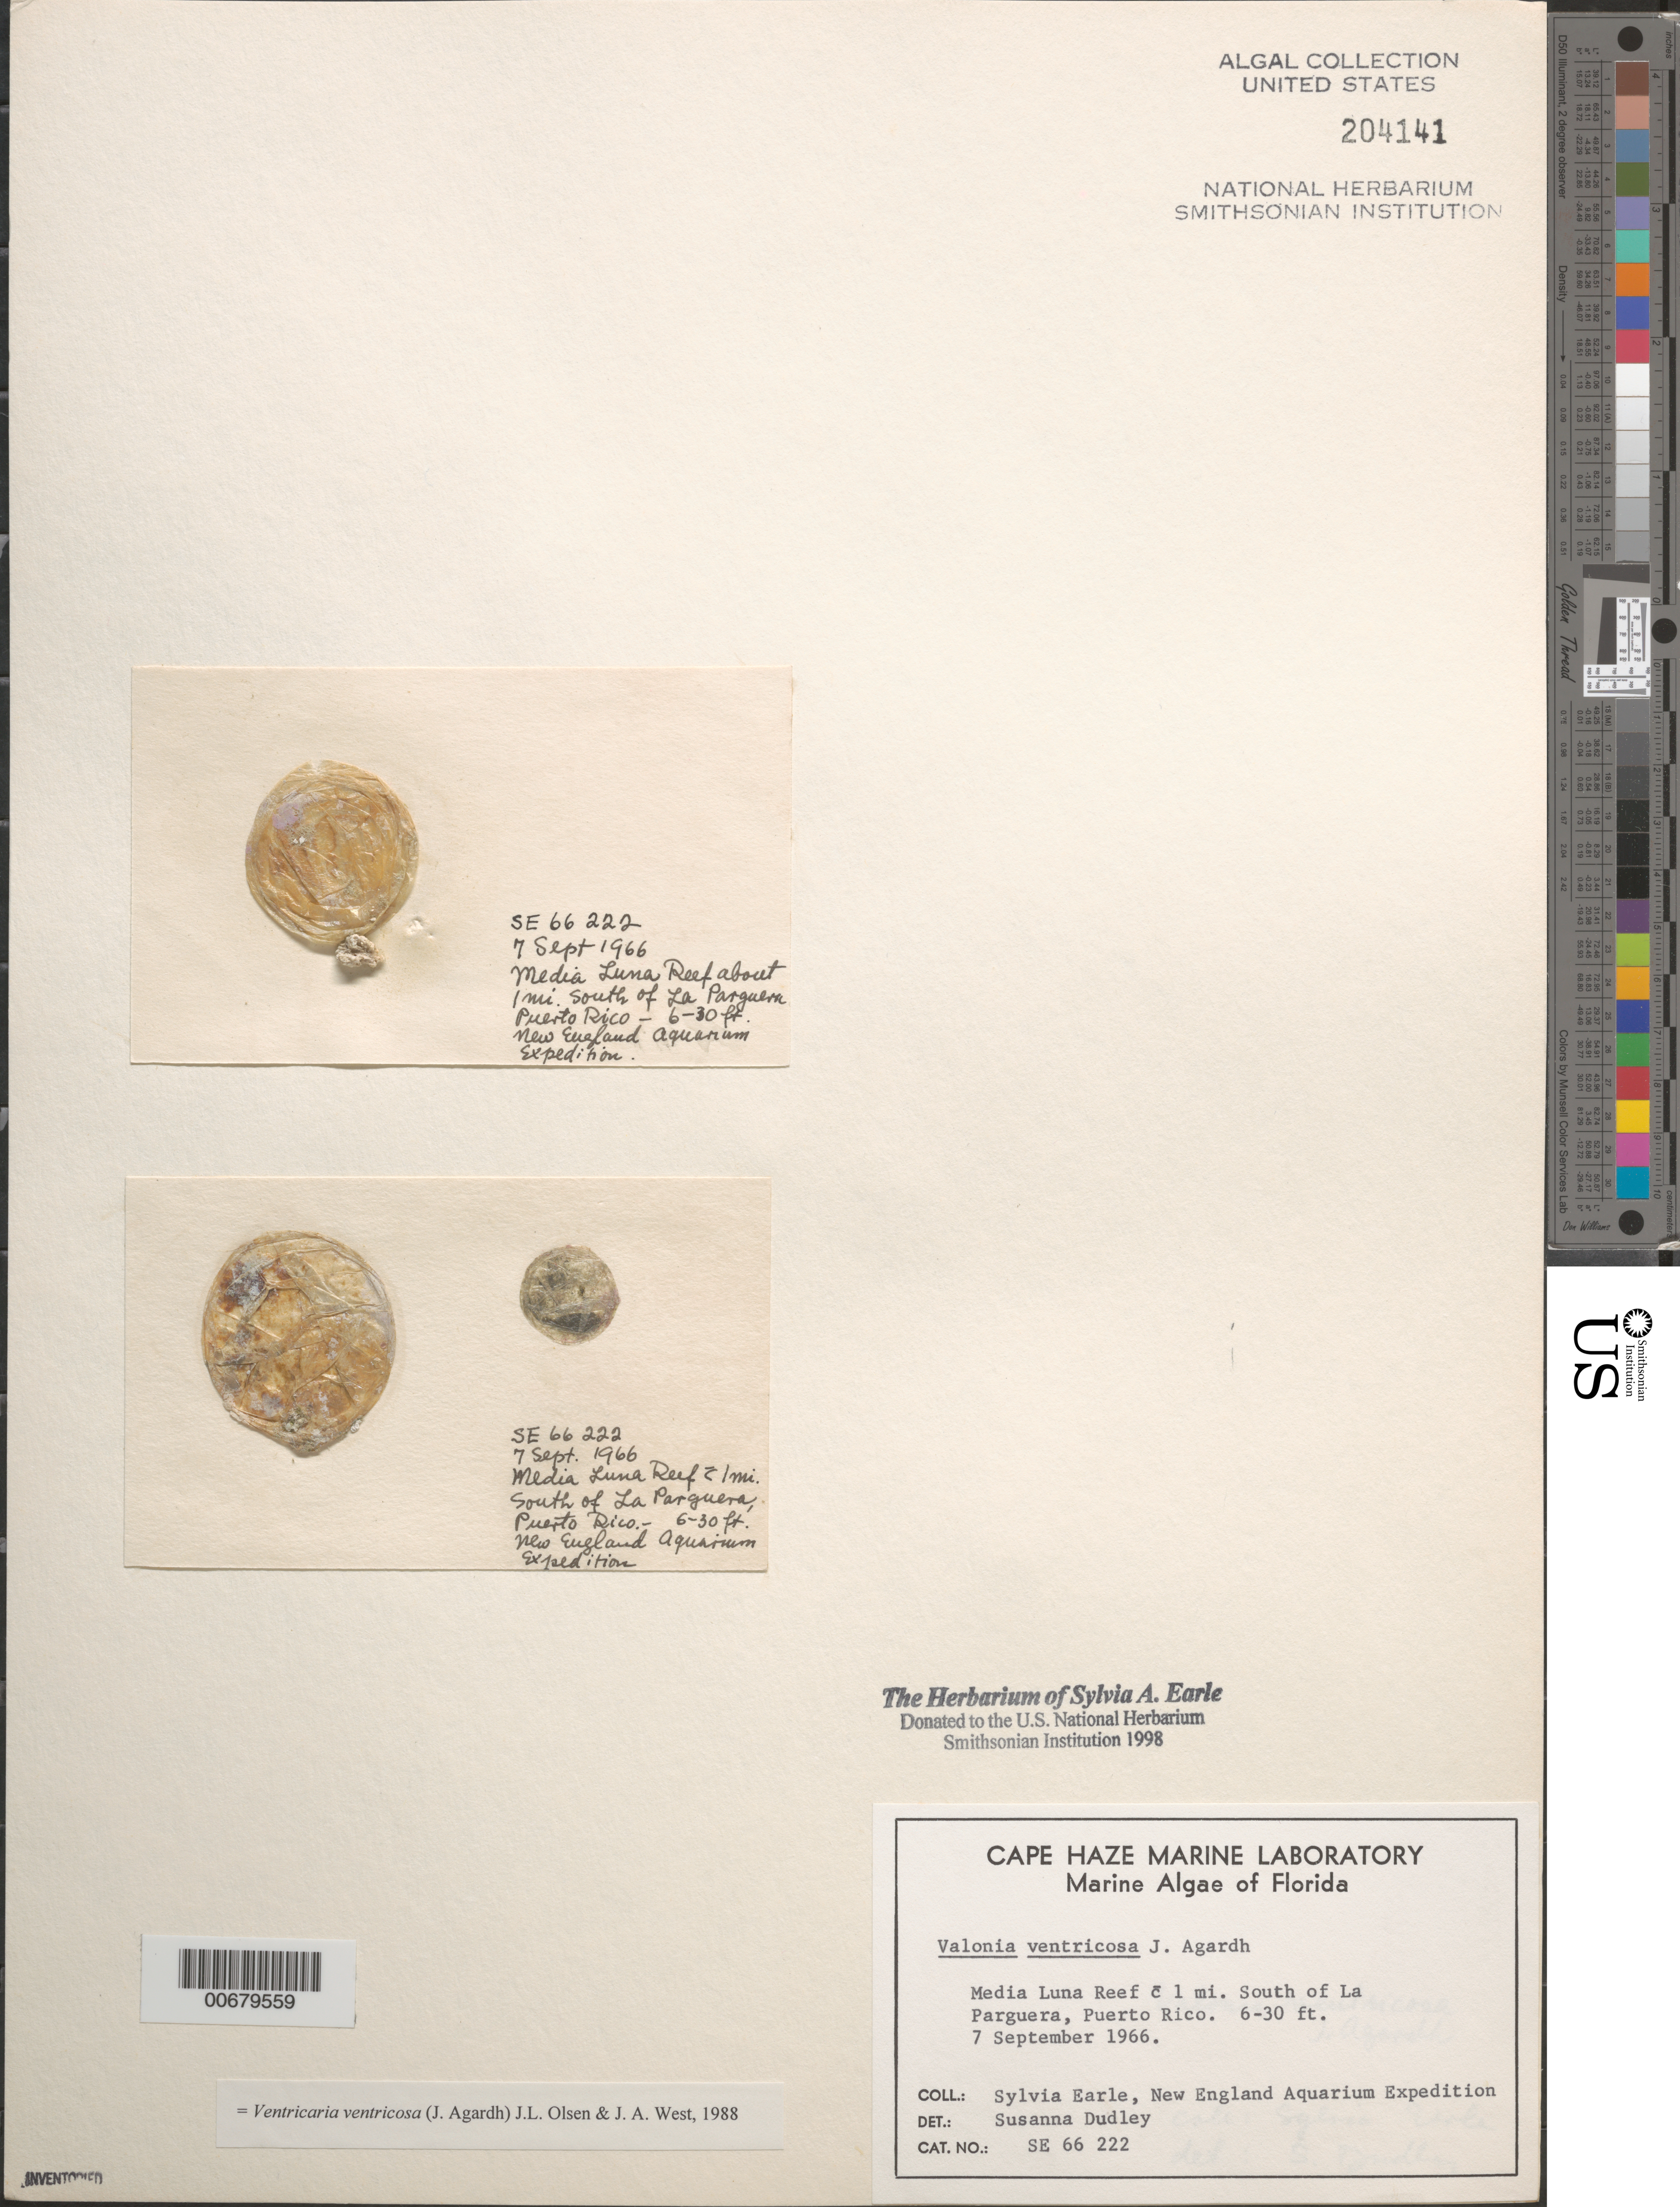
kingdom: Plantae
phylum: Chlorophyta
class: Ulvophyceae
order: Siphonocladales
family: Valoniaceae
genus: Valonia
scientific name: Valonia ventricosa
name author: J. Agardh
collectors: S. A. Earle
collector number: SE 66222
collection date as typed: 07 Sep 1966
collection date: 1966-09-07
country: Puerto Rico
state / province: Lajas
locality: Media Luna Reef, ca. 1 mile south of La Parguera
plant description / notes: New England Aquarium Expedition to Puerto Rico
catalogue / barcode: US 204141